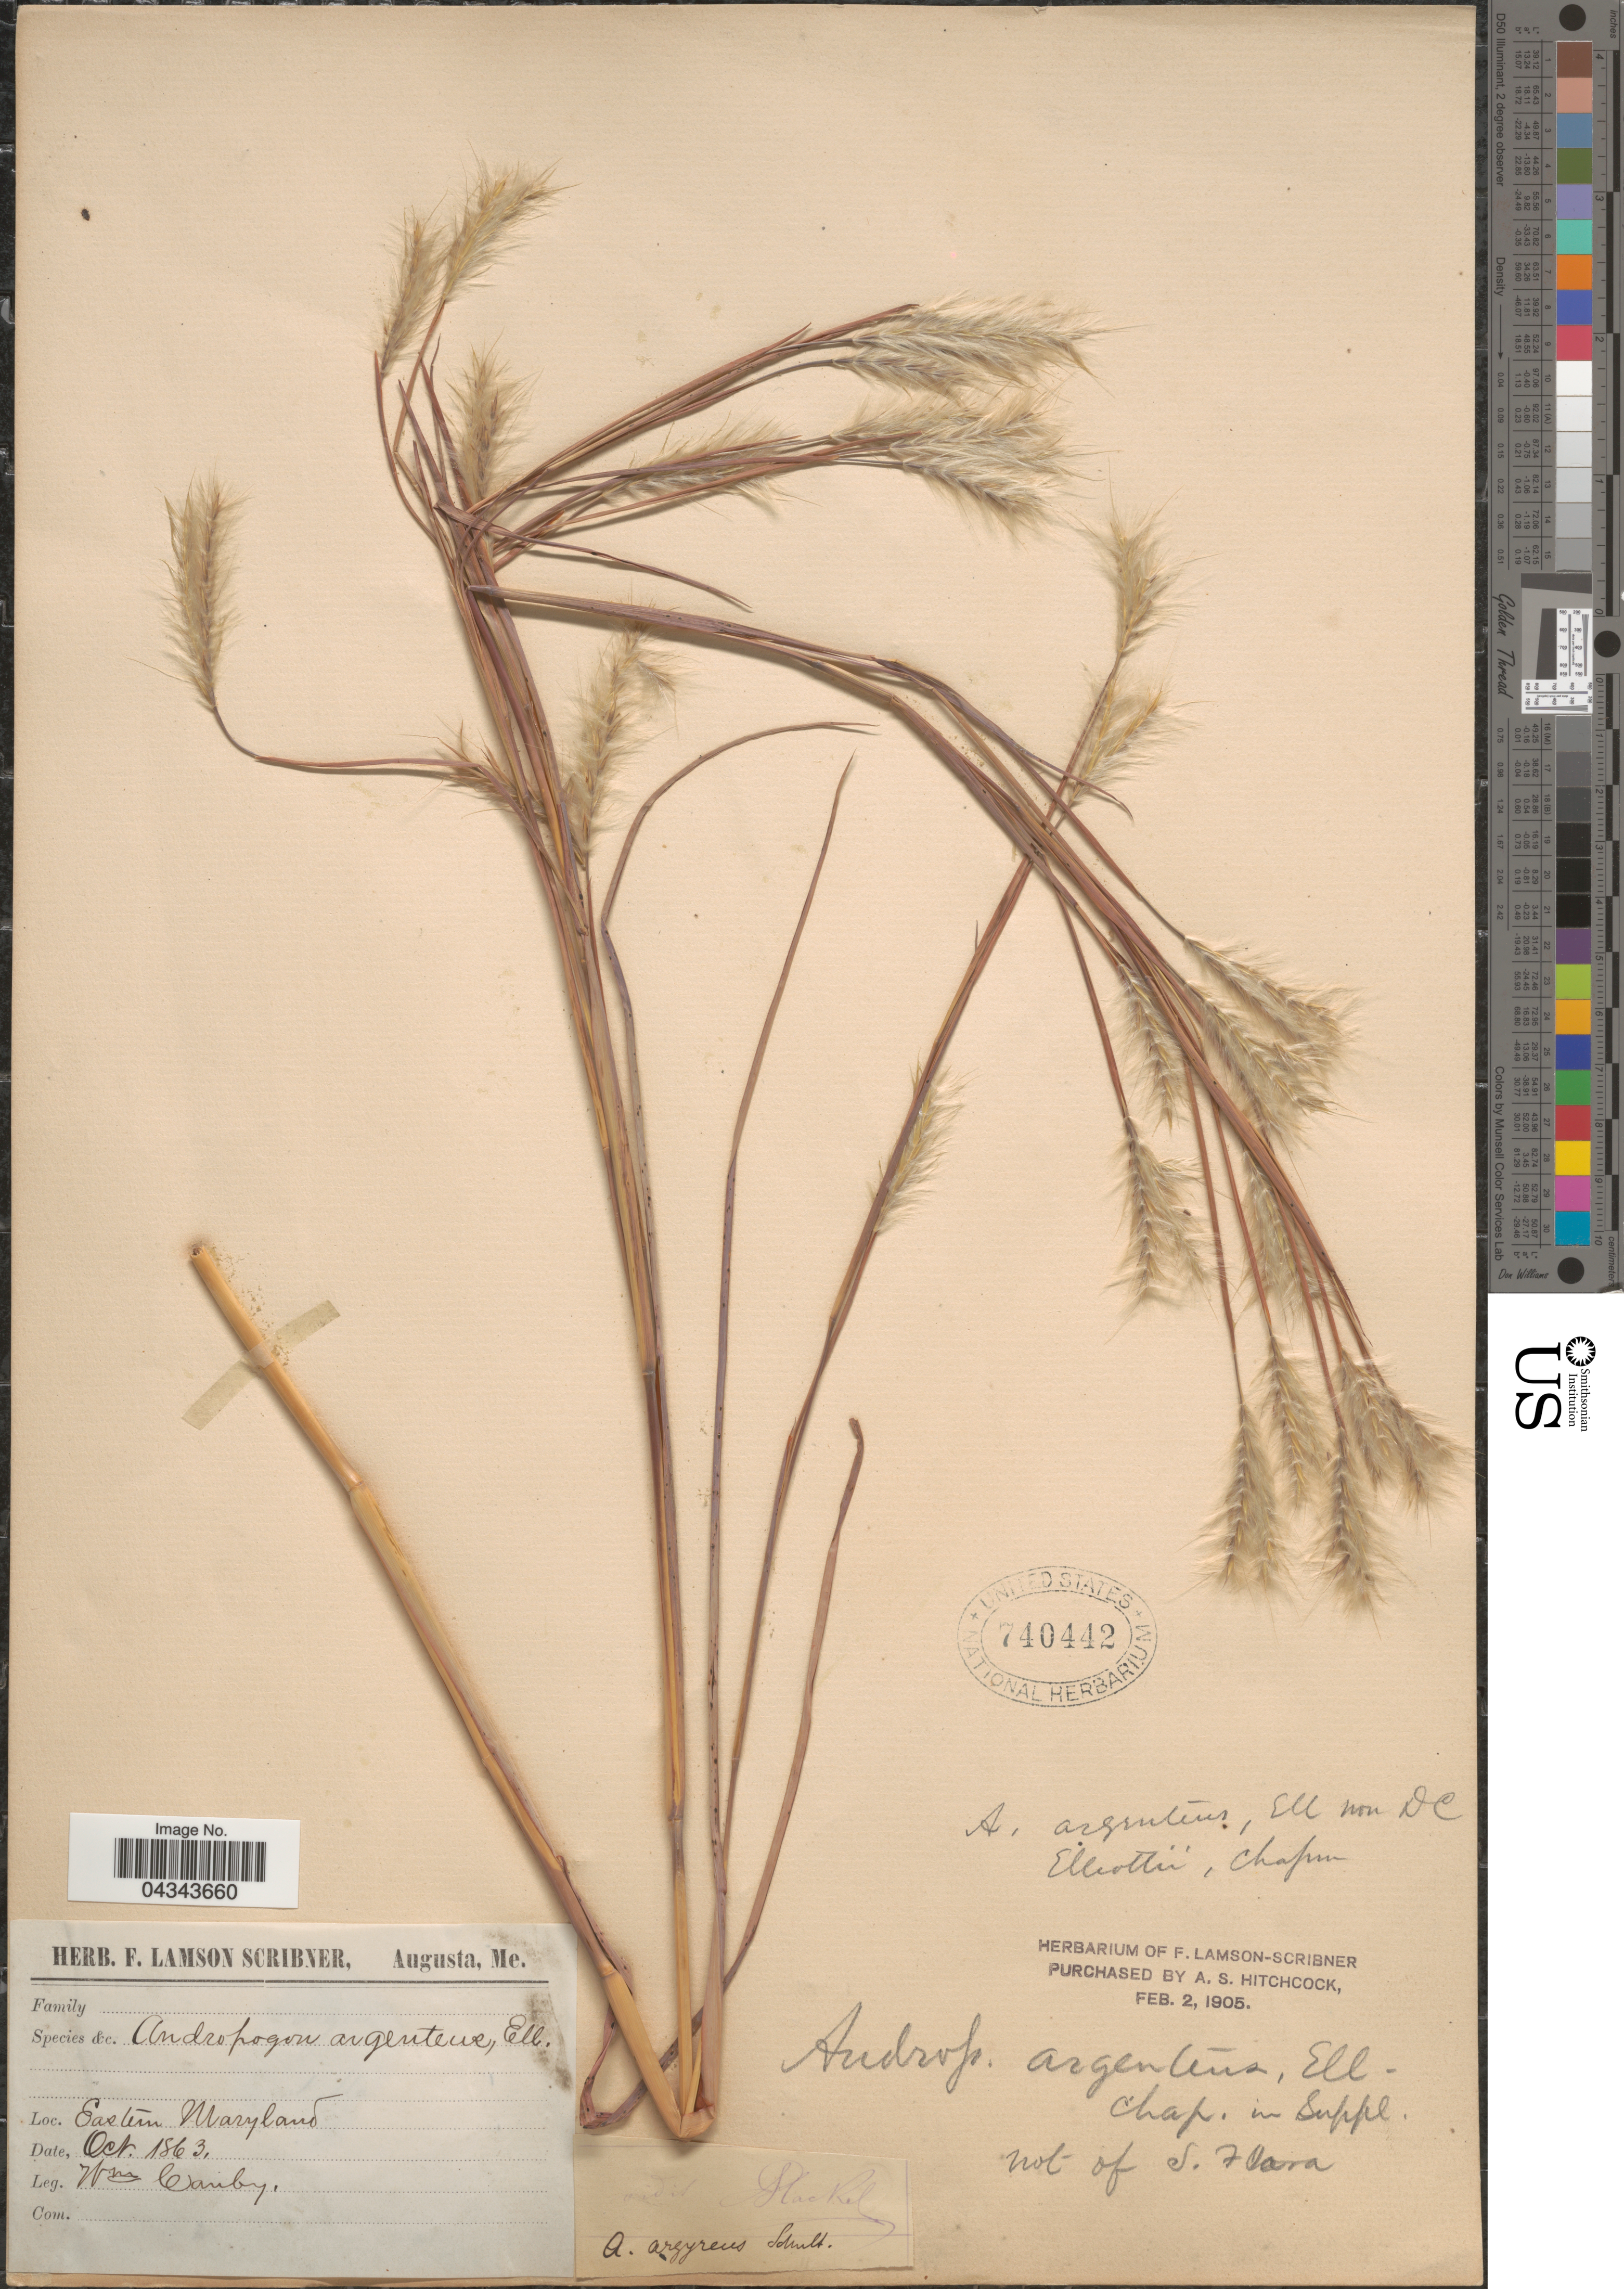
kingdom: Plantae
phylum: Tracheophyta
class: Liliopsida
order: Poales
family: Poaceae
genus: Andropogon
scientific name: Andropogon ternarius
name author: Michx.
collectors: W. M. Canby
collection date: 1863-10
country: United States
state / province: Maryland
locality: Eastern Maryland.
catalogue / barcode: US 740442